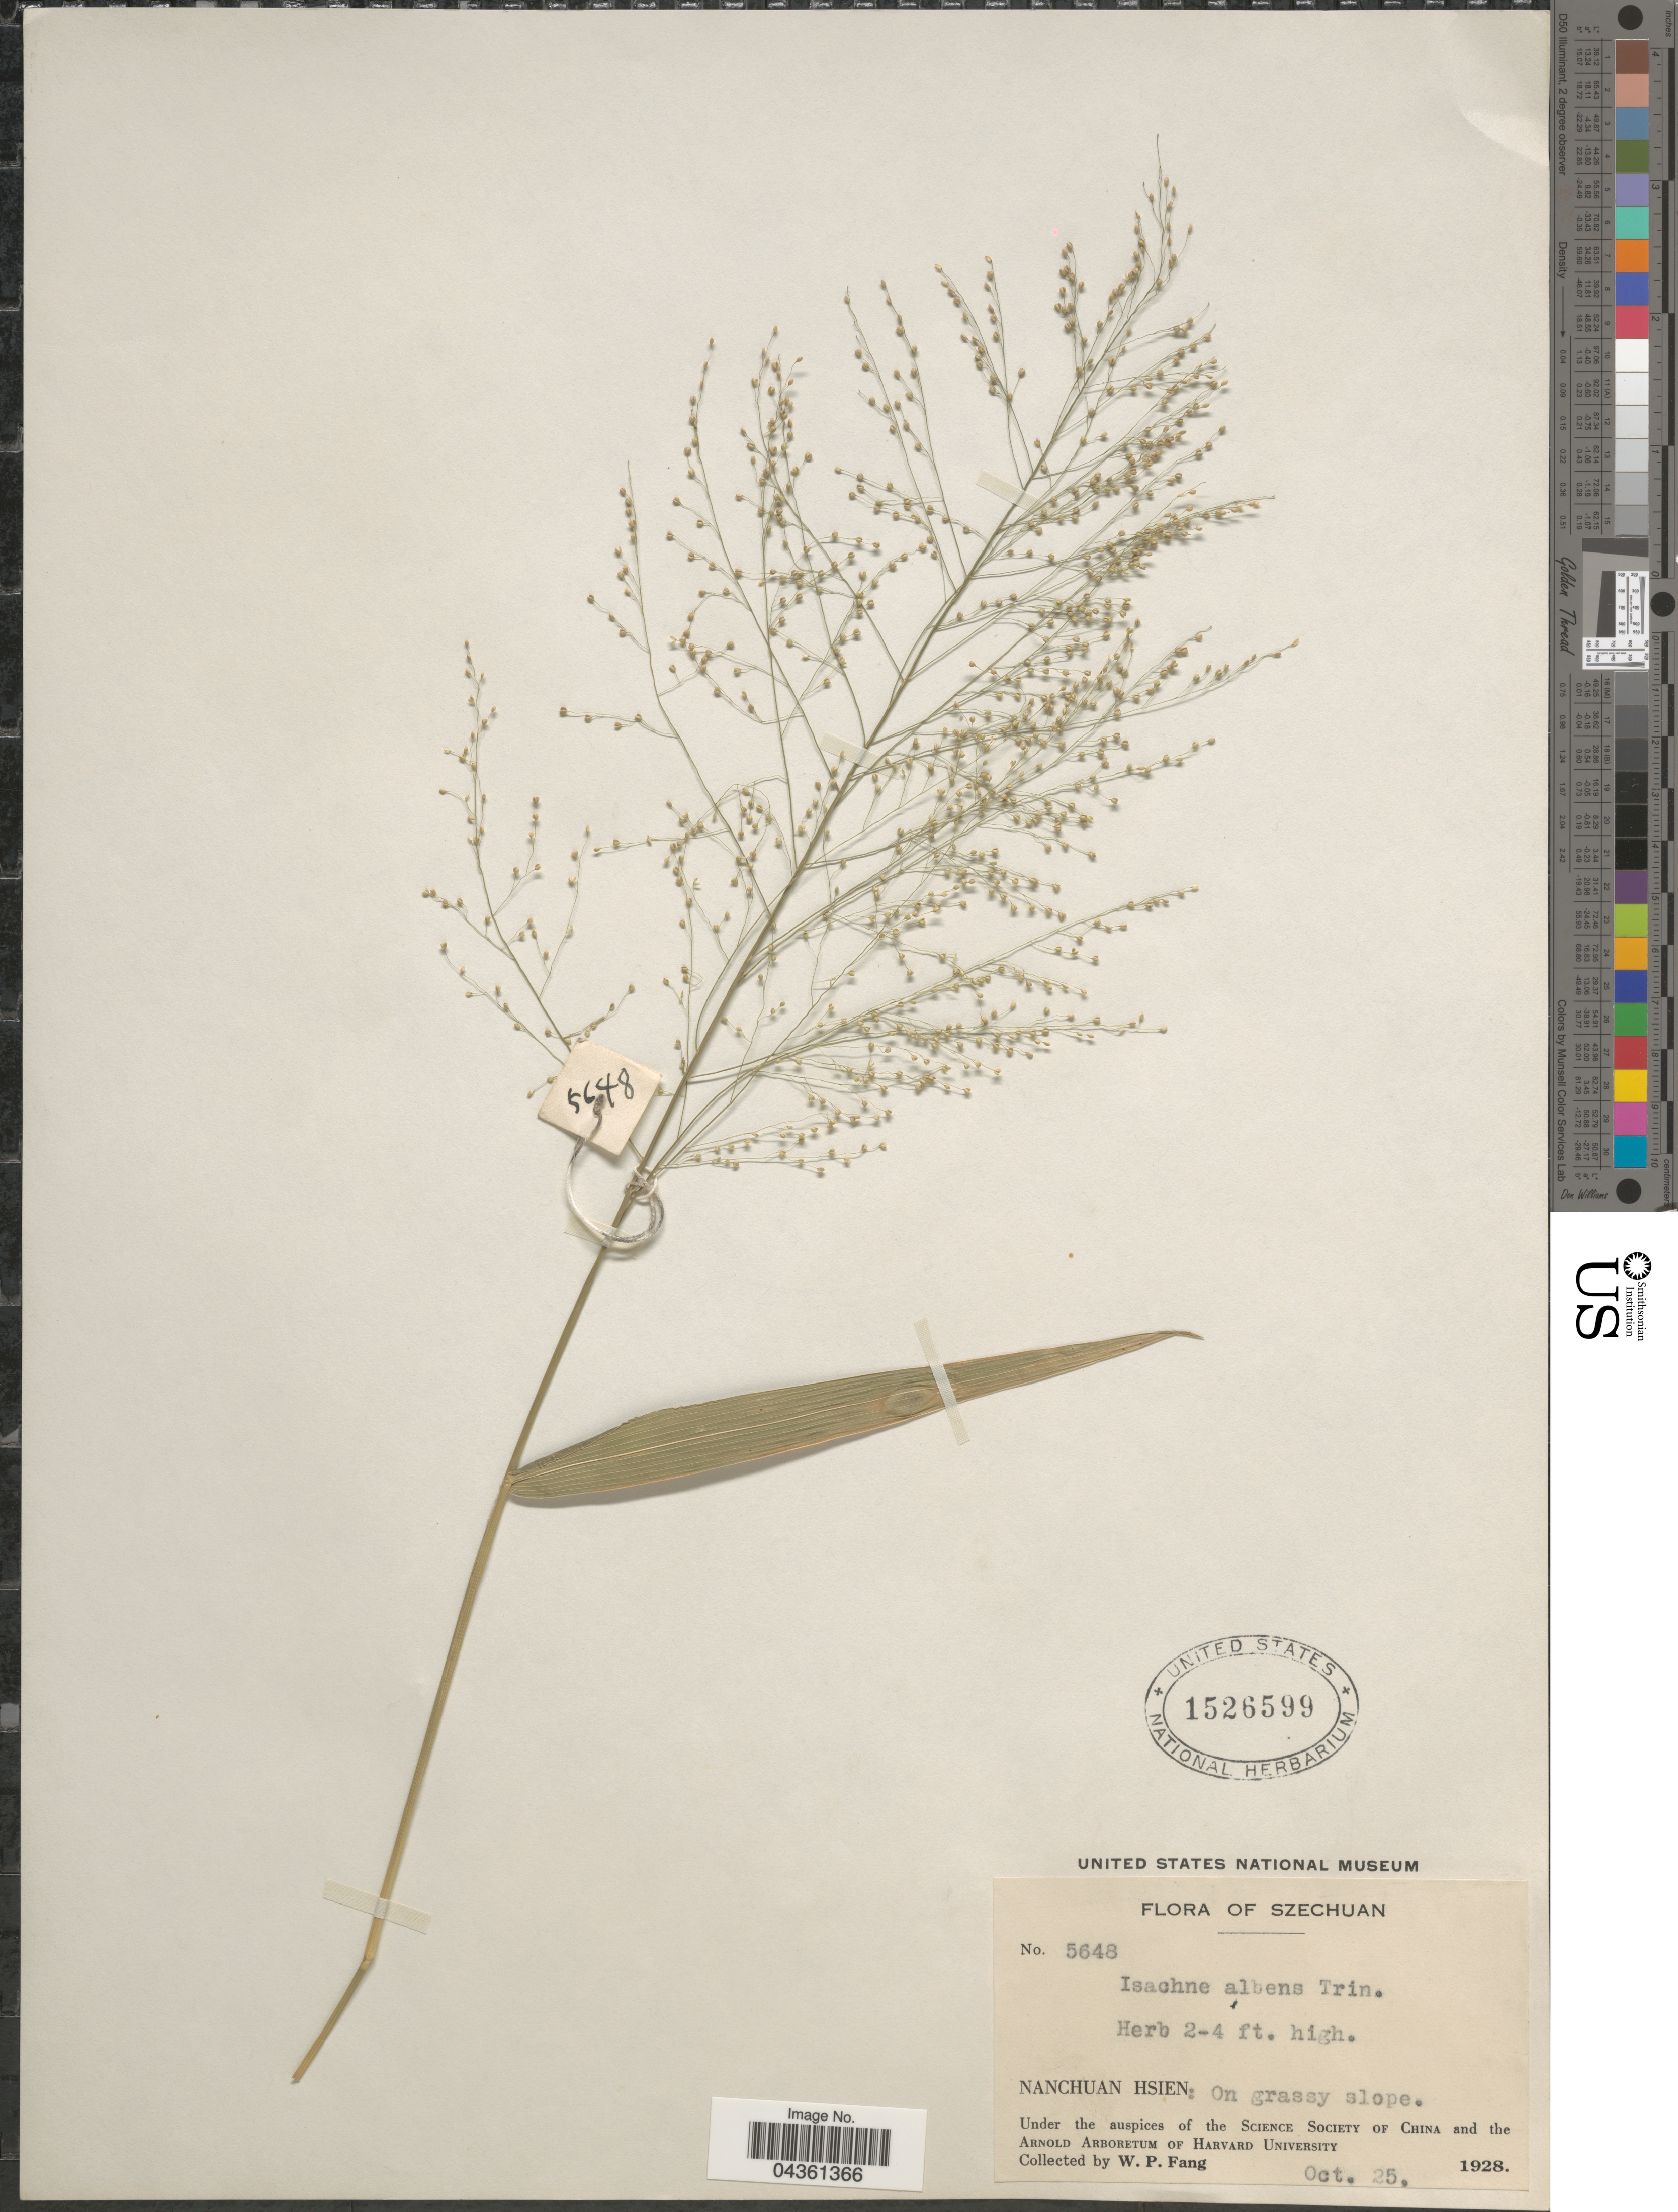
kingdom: Plantae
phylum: Tracheophyta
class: Liliopsida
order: Poales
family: Poaceae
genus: Isachne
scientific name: Isachne albens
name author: Trin.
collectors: W. P. Fang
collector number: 5648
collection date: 1928-10-25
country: China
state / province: Sichuan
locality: Szechuan. Nanchuan Hsien: On grassy slope.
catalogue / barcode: US 1526599